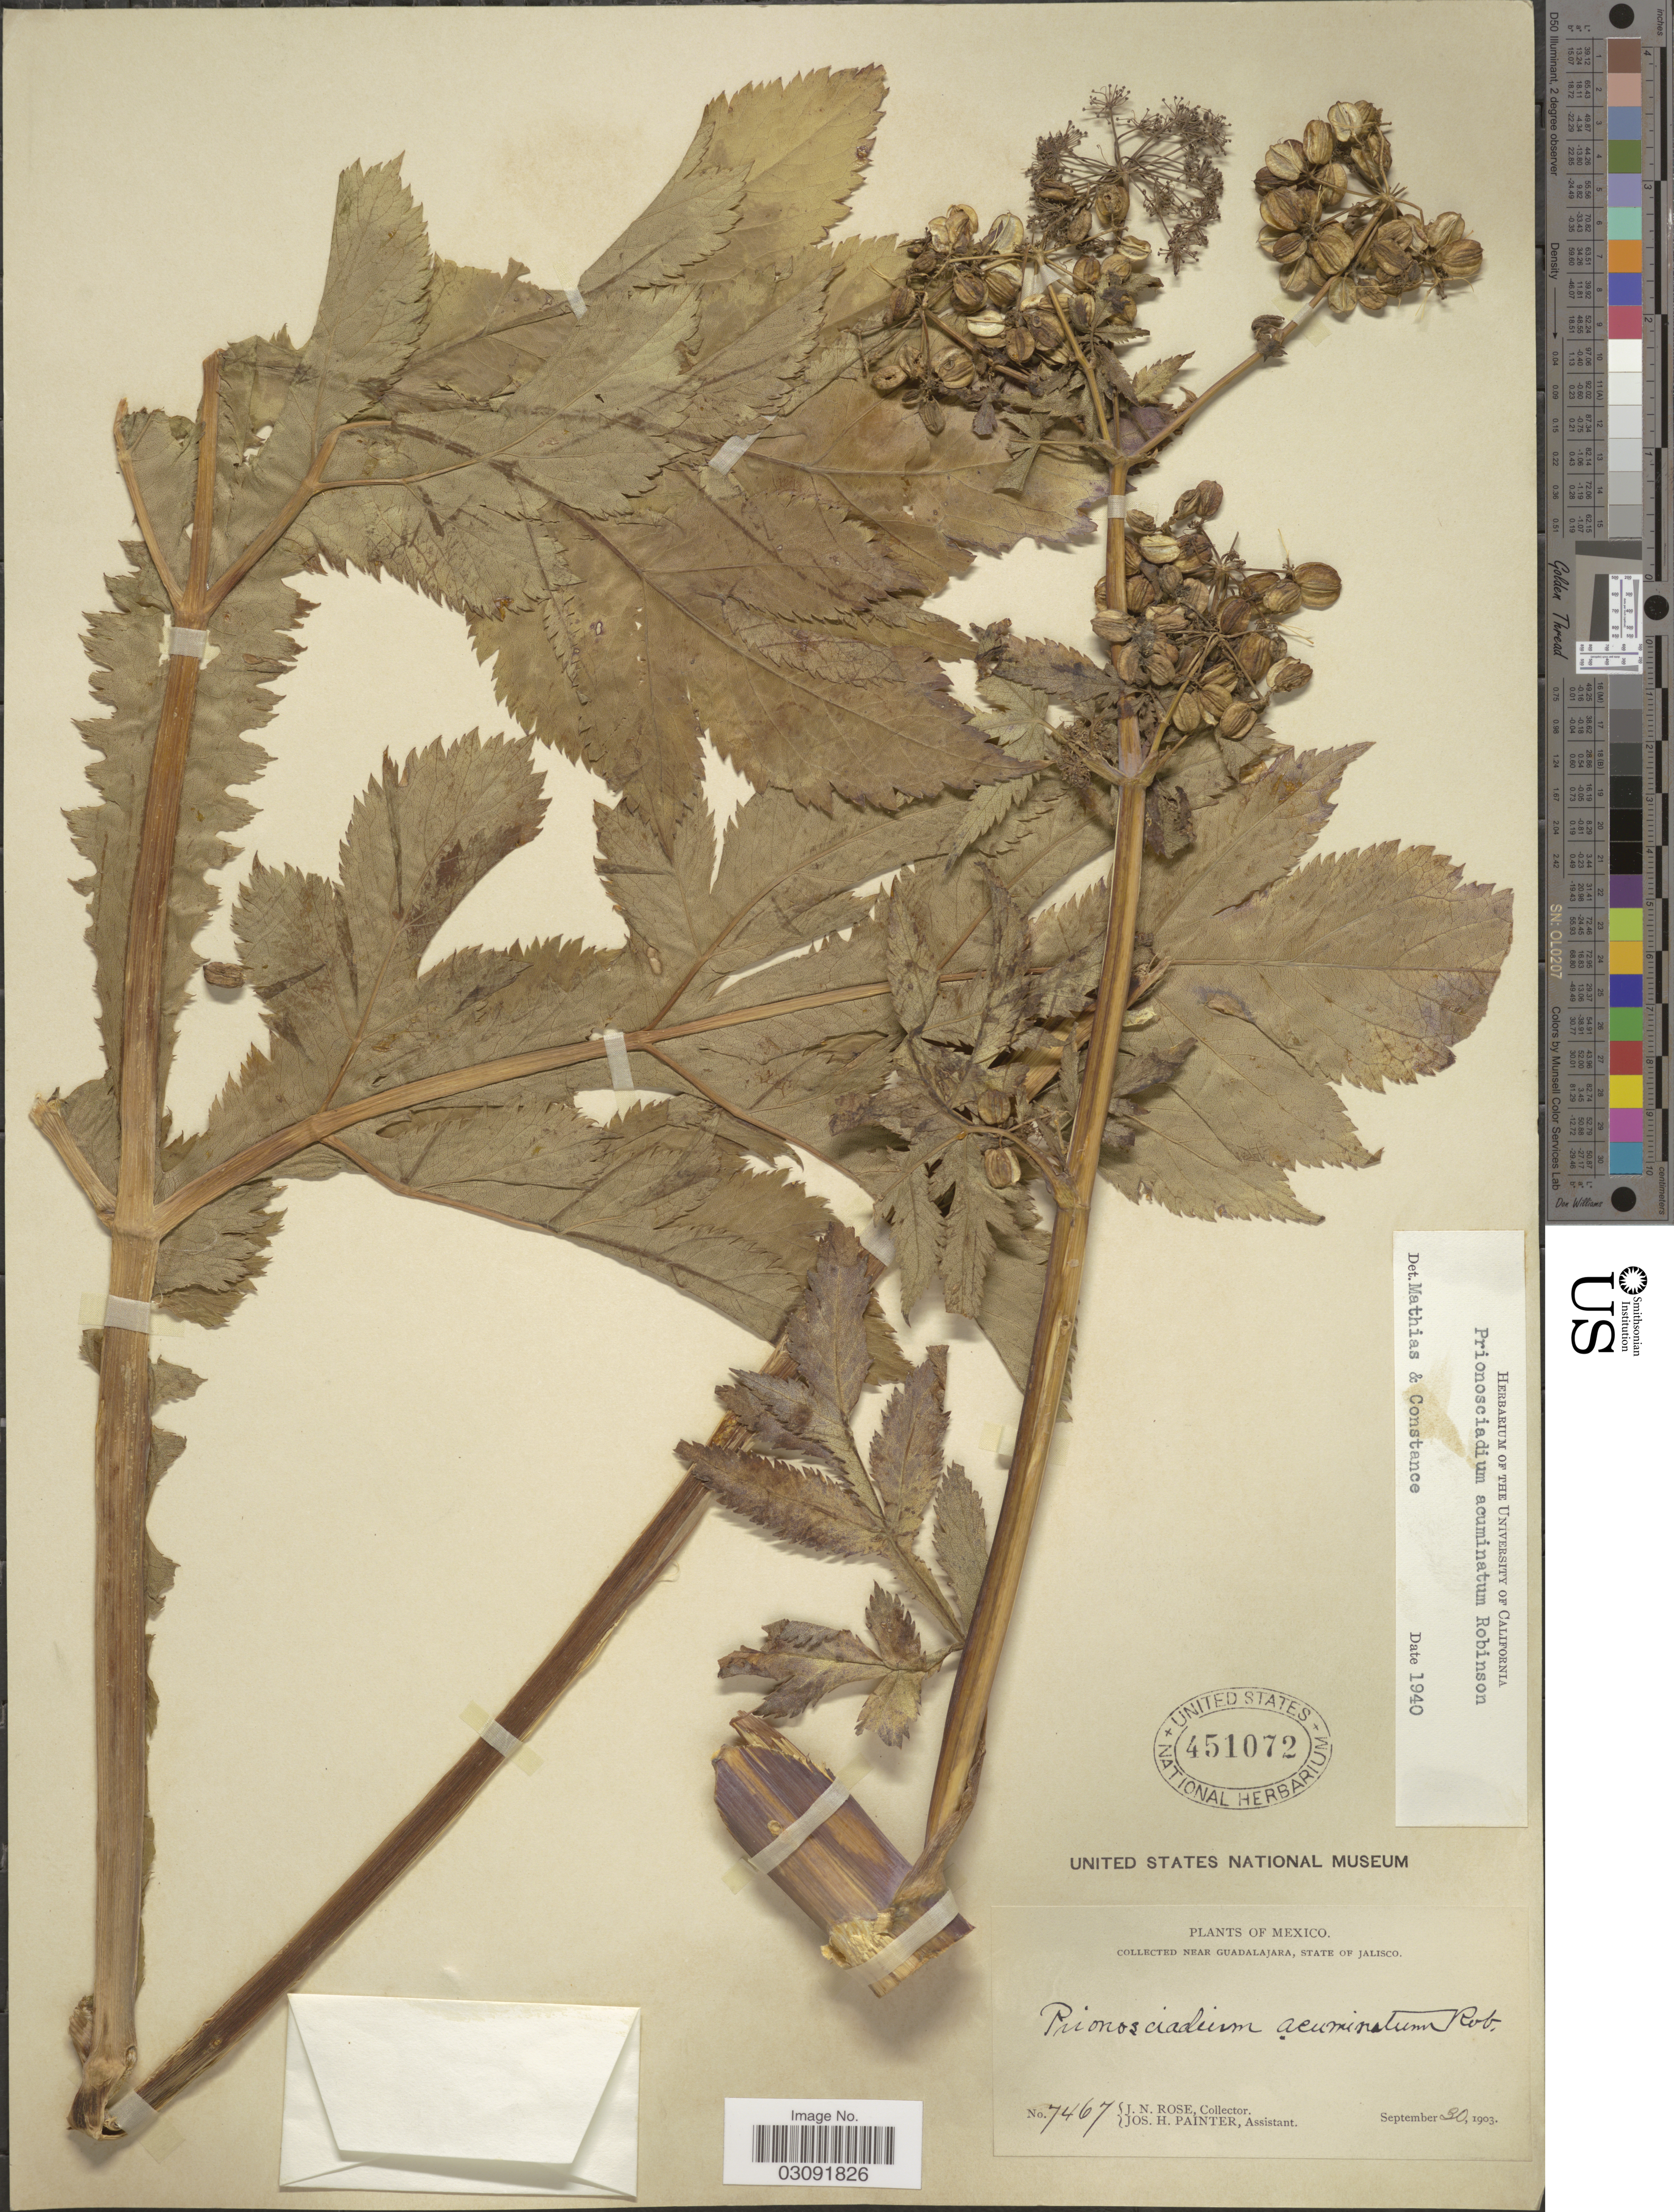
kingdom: Plantae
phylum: Tracheophyta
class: Magnoliopsida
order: Apiales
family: Apiaceae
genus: Prionosciadium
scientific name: Prionosciadium acuminatum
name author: B.L. Rob. ex J.M. Coult. & Rose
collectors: J. N. Rose & J. H. Painter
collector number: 7467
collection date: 1903-09-30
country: Mexico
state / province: Jalisco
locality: Near Guadalajara.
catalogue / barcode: US 451072